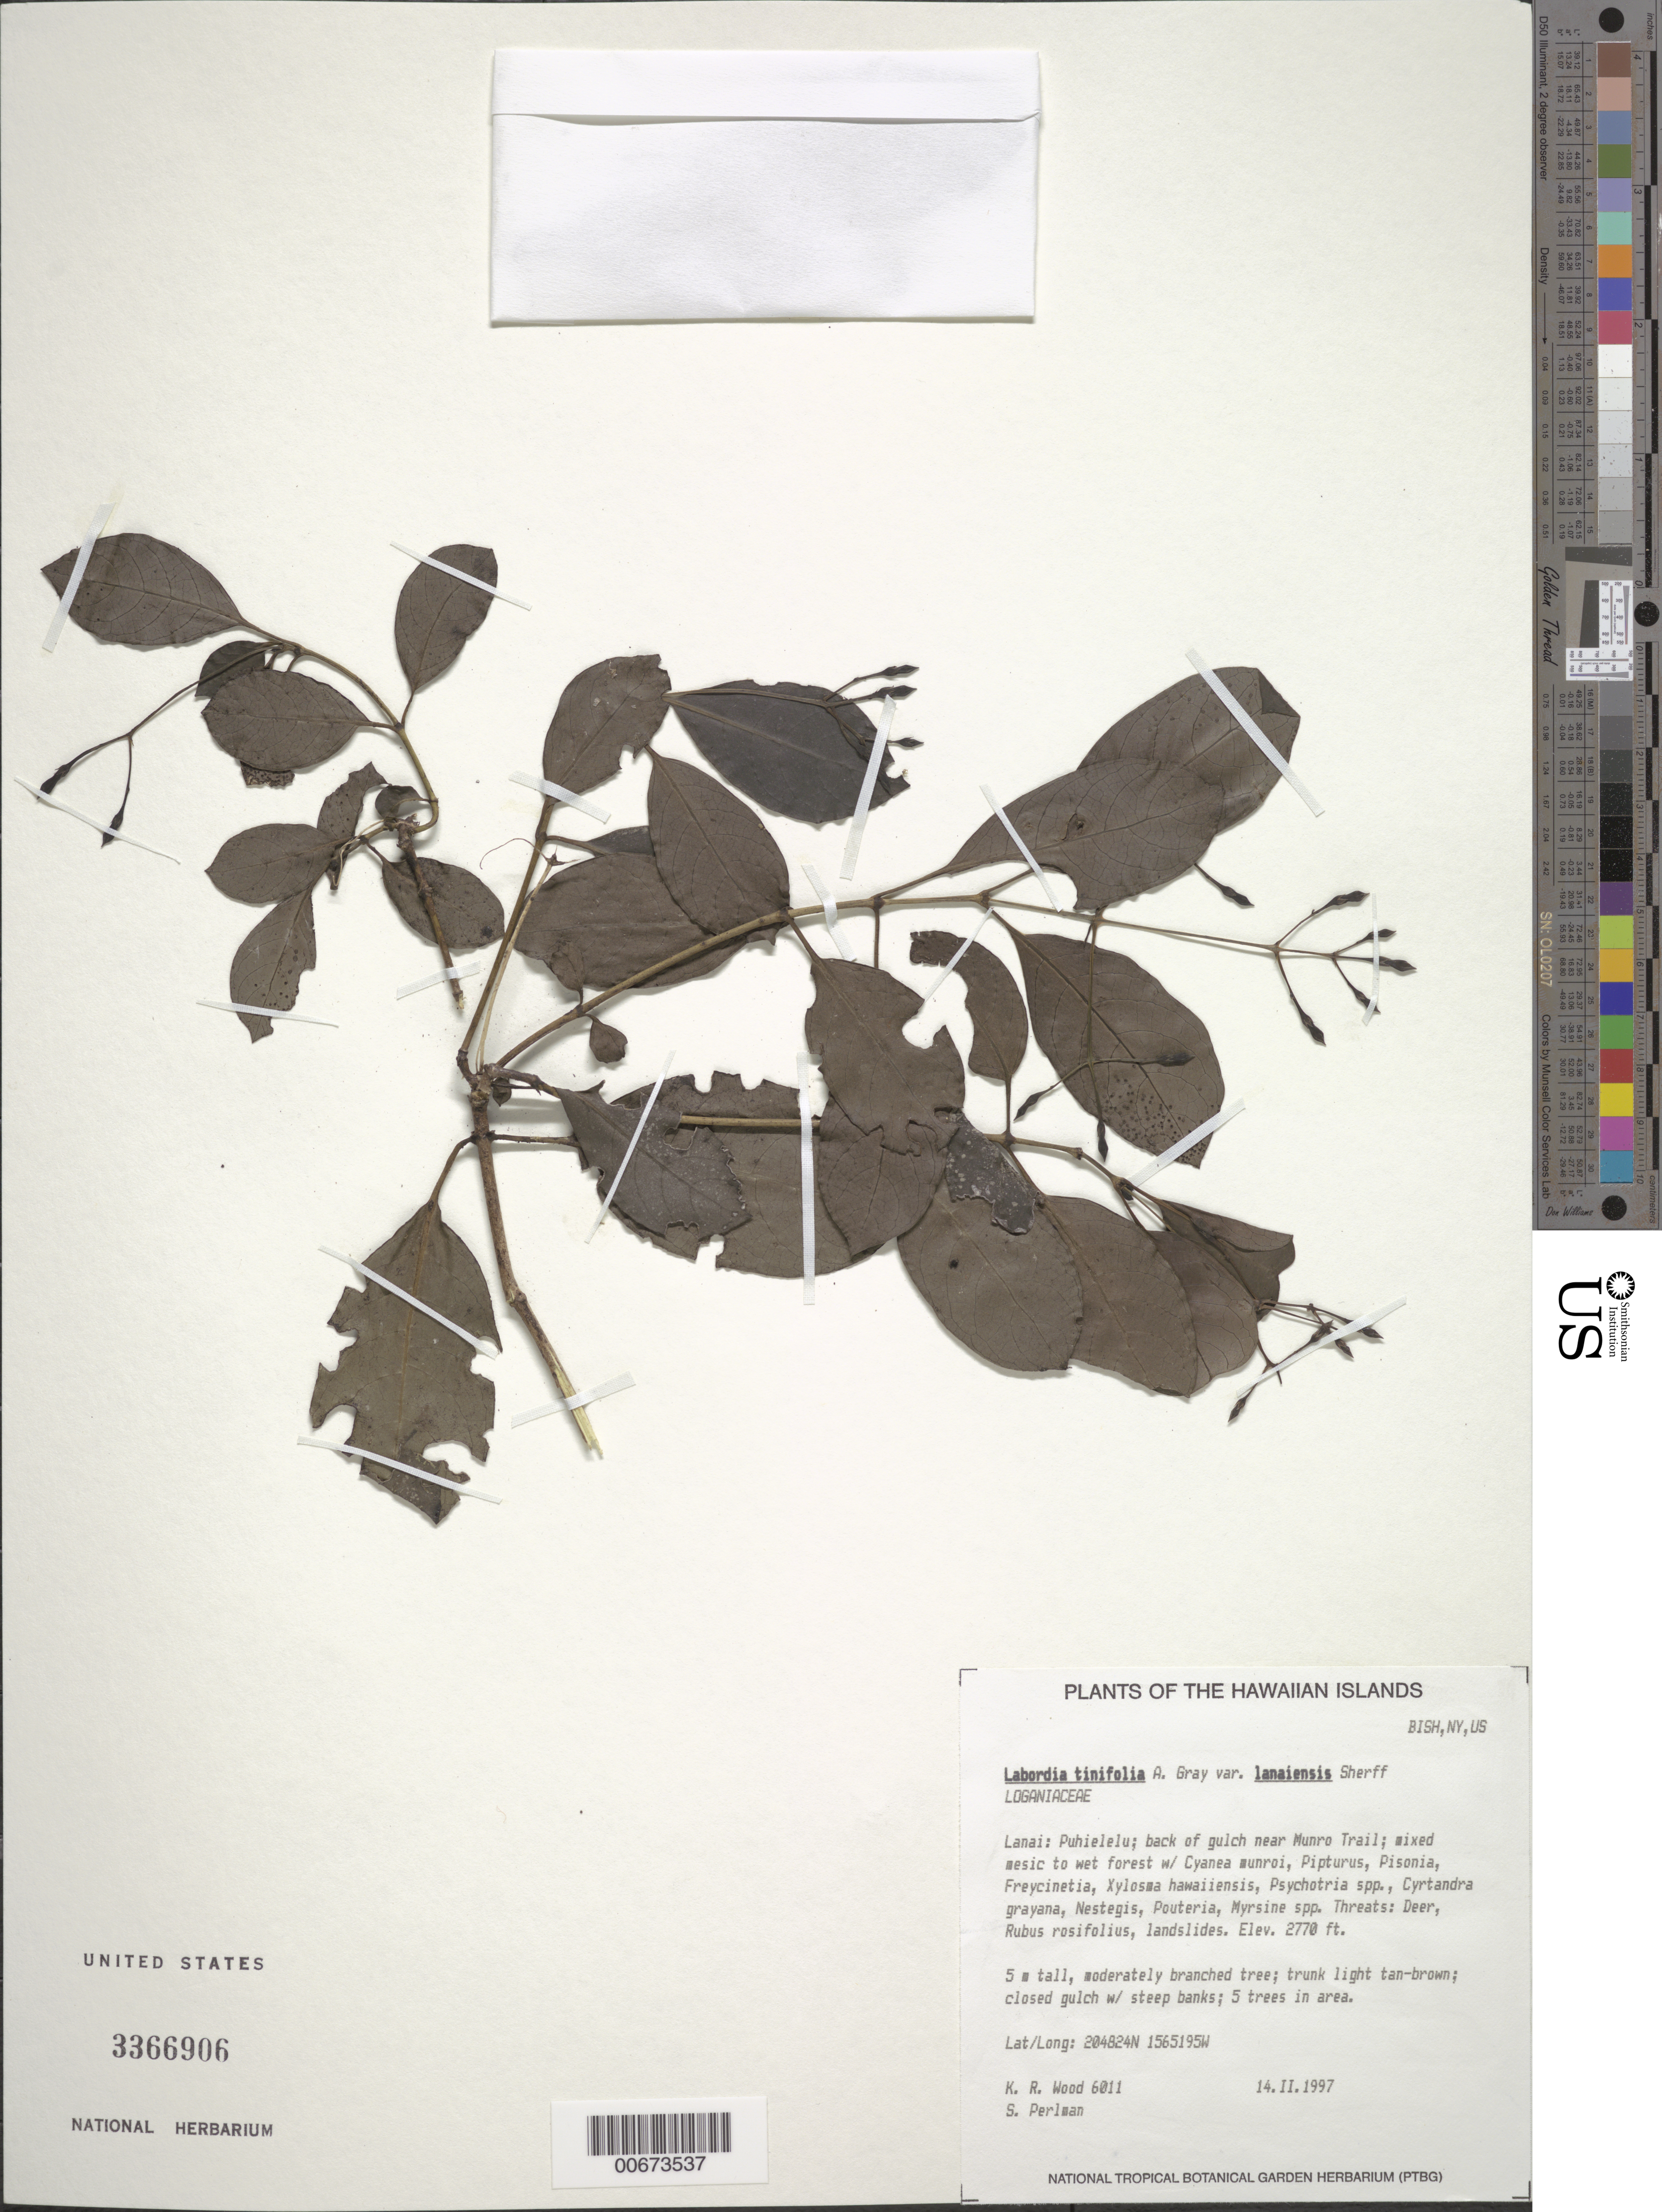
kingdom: Plantae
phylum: Tracheophyta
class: Magnoliopsida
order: Gentianales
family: Loganiaceae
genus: Geniostoma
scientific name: Geniostoma tinifolium var. lanaiense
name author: (Sherff) Byng & Christenh.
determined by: Wagner, W. L., (BOT), Smithsonian Institution - National Museum of Natural History (UNITED STATES)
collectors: K. R. Wood & S. P. Perlman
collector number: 6011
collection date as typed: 14 Feb 1997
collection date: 1997-02-14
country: United States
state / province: Hawaii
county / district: Maui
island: Lana'i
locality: Puhielelu, back of gulch near Munro Trail (lat/long recorded as: lat=20:48:24:N long=156:51:95:W)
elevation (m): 844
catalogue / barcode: US 3366906